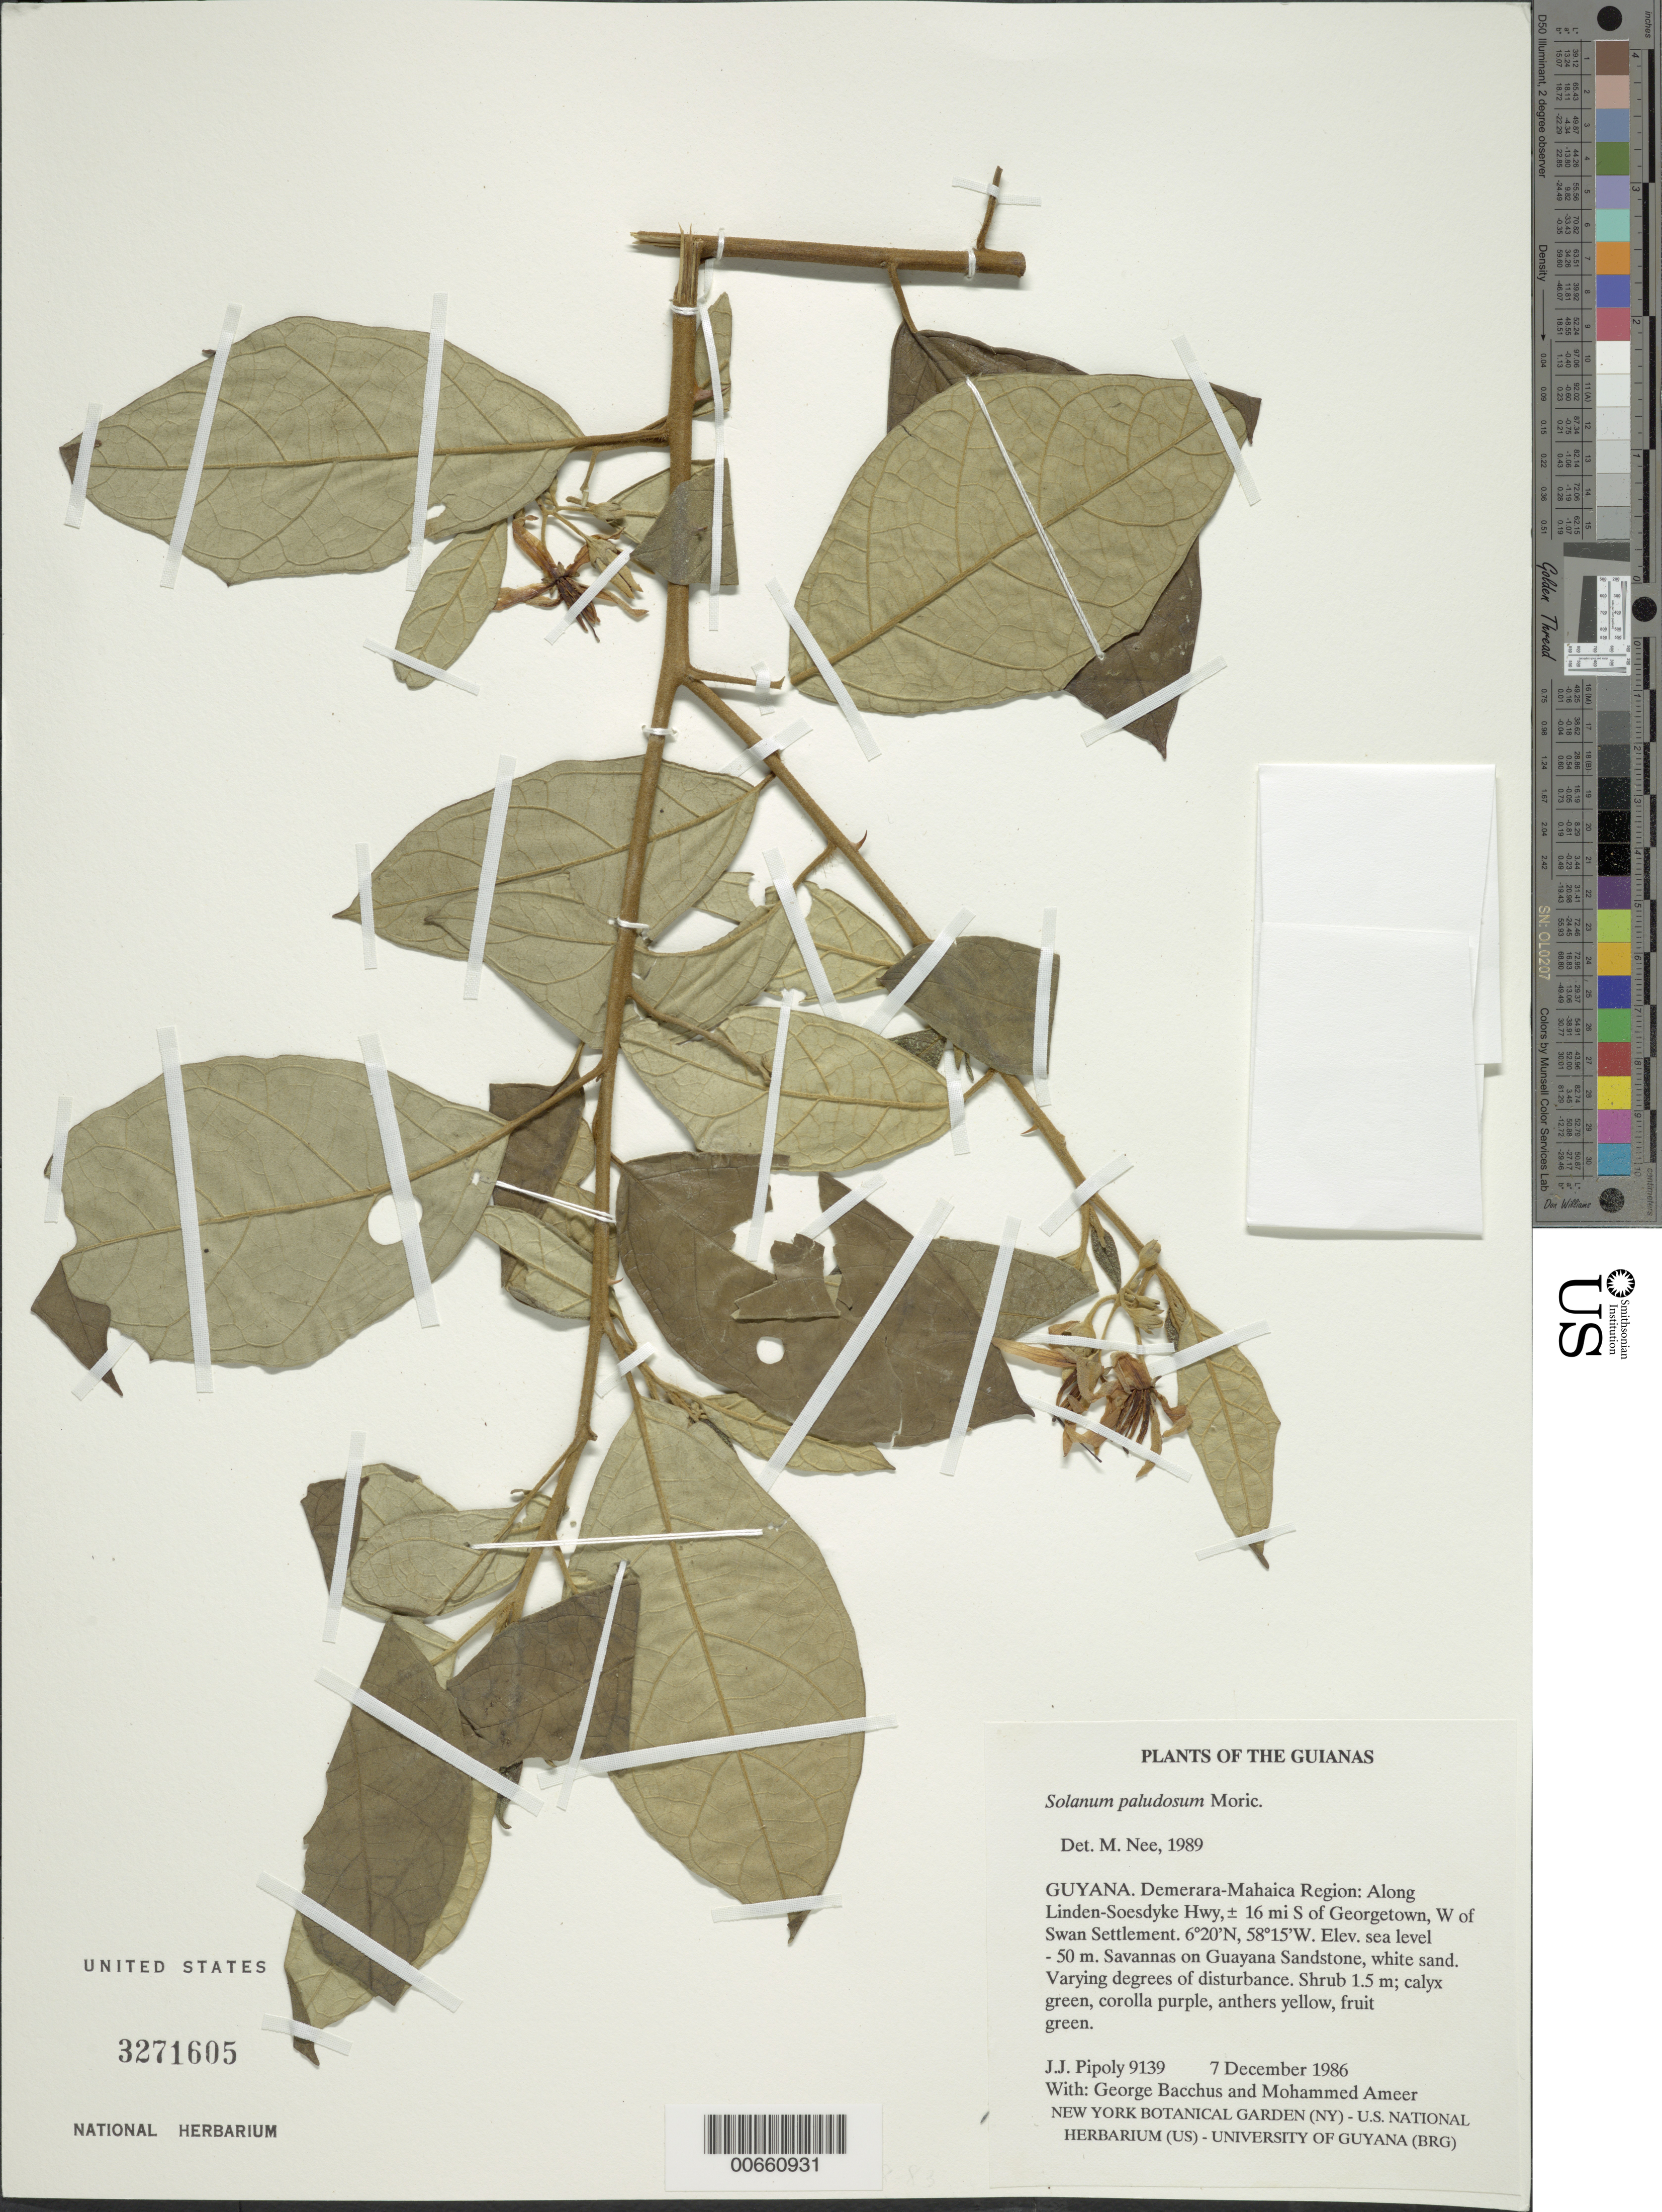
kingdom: Plantae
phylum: Tracheophyta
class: Magnoliopsida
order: Solanales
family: Solanaceae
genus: Solanum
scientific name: Solanum paludosum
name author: Moric.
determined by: Nee, Michael H.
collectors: J. J. Pipoly, G. Ameer & M. Bacchus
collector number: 9139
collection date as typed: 12 Dec 1986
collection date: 1986-12-12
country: Guyana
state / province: Demerara-Mahaica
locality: Along Linden-Soesdyke Hwy,± 16 mi S of Georgetown, W of Swan Settlement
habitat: Savannas on Guayana Sandstone, white sand. Varying degrees of disturbance.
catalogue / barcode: US 3271605